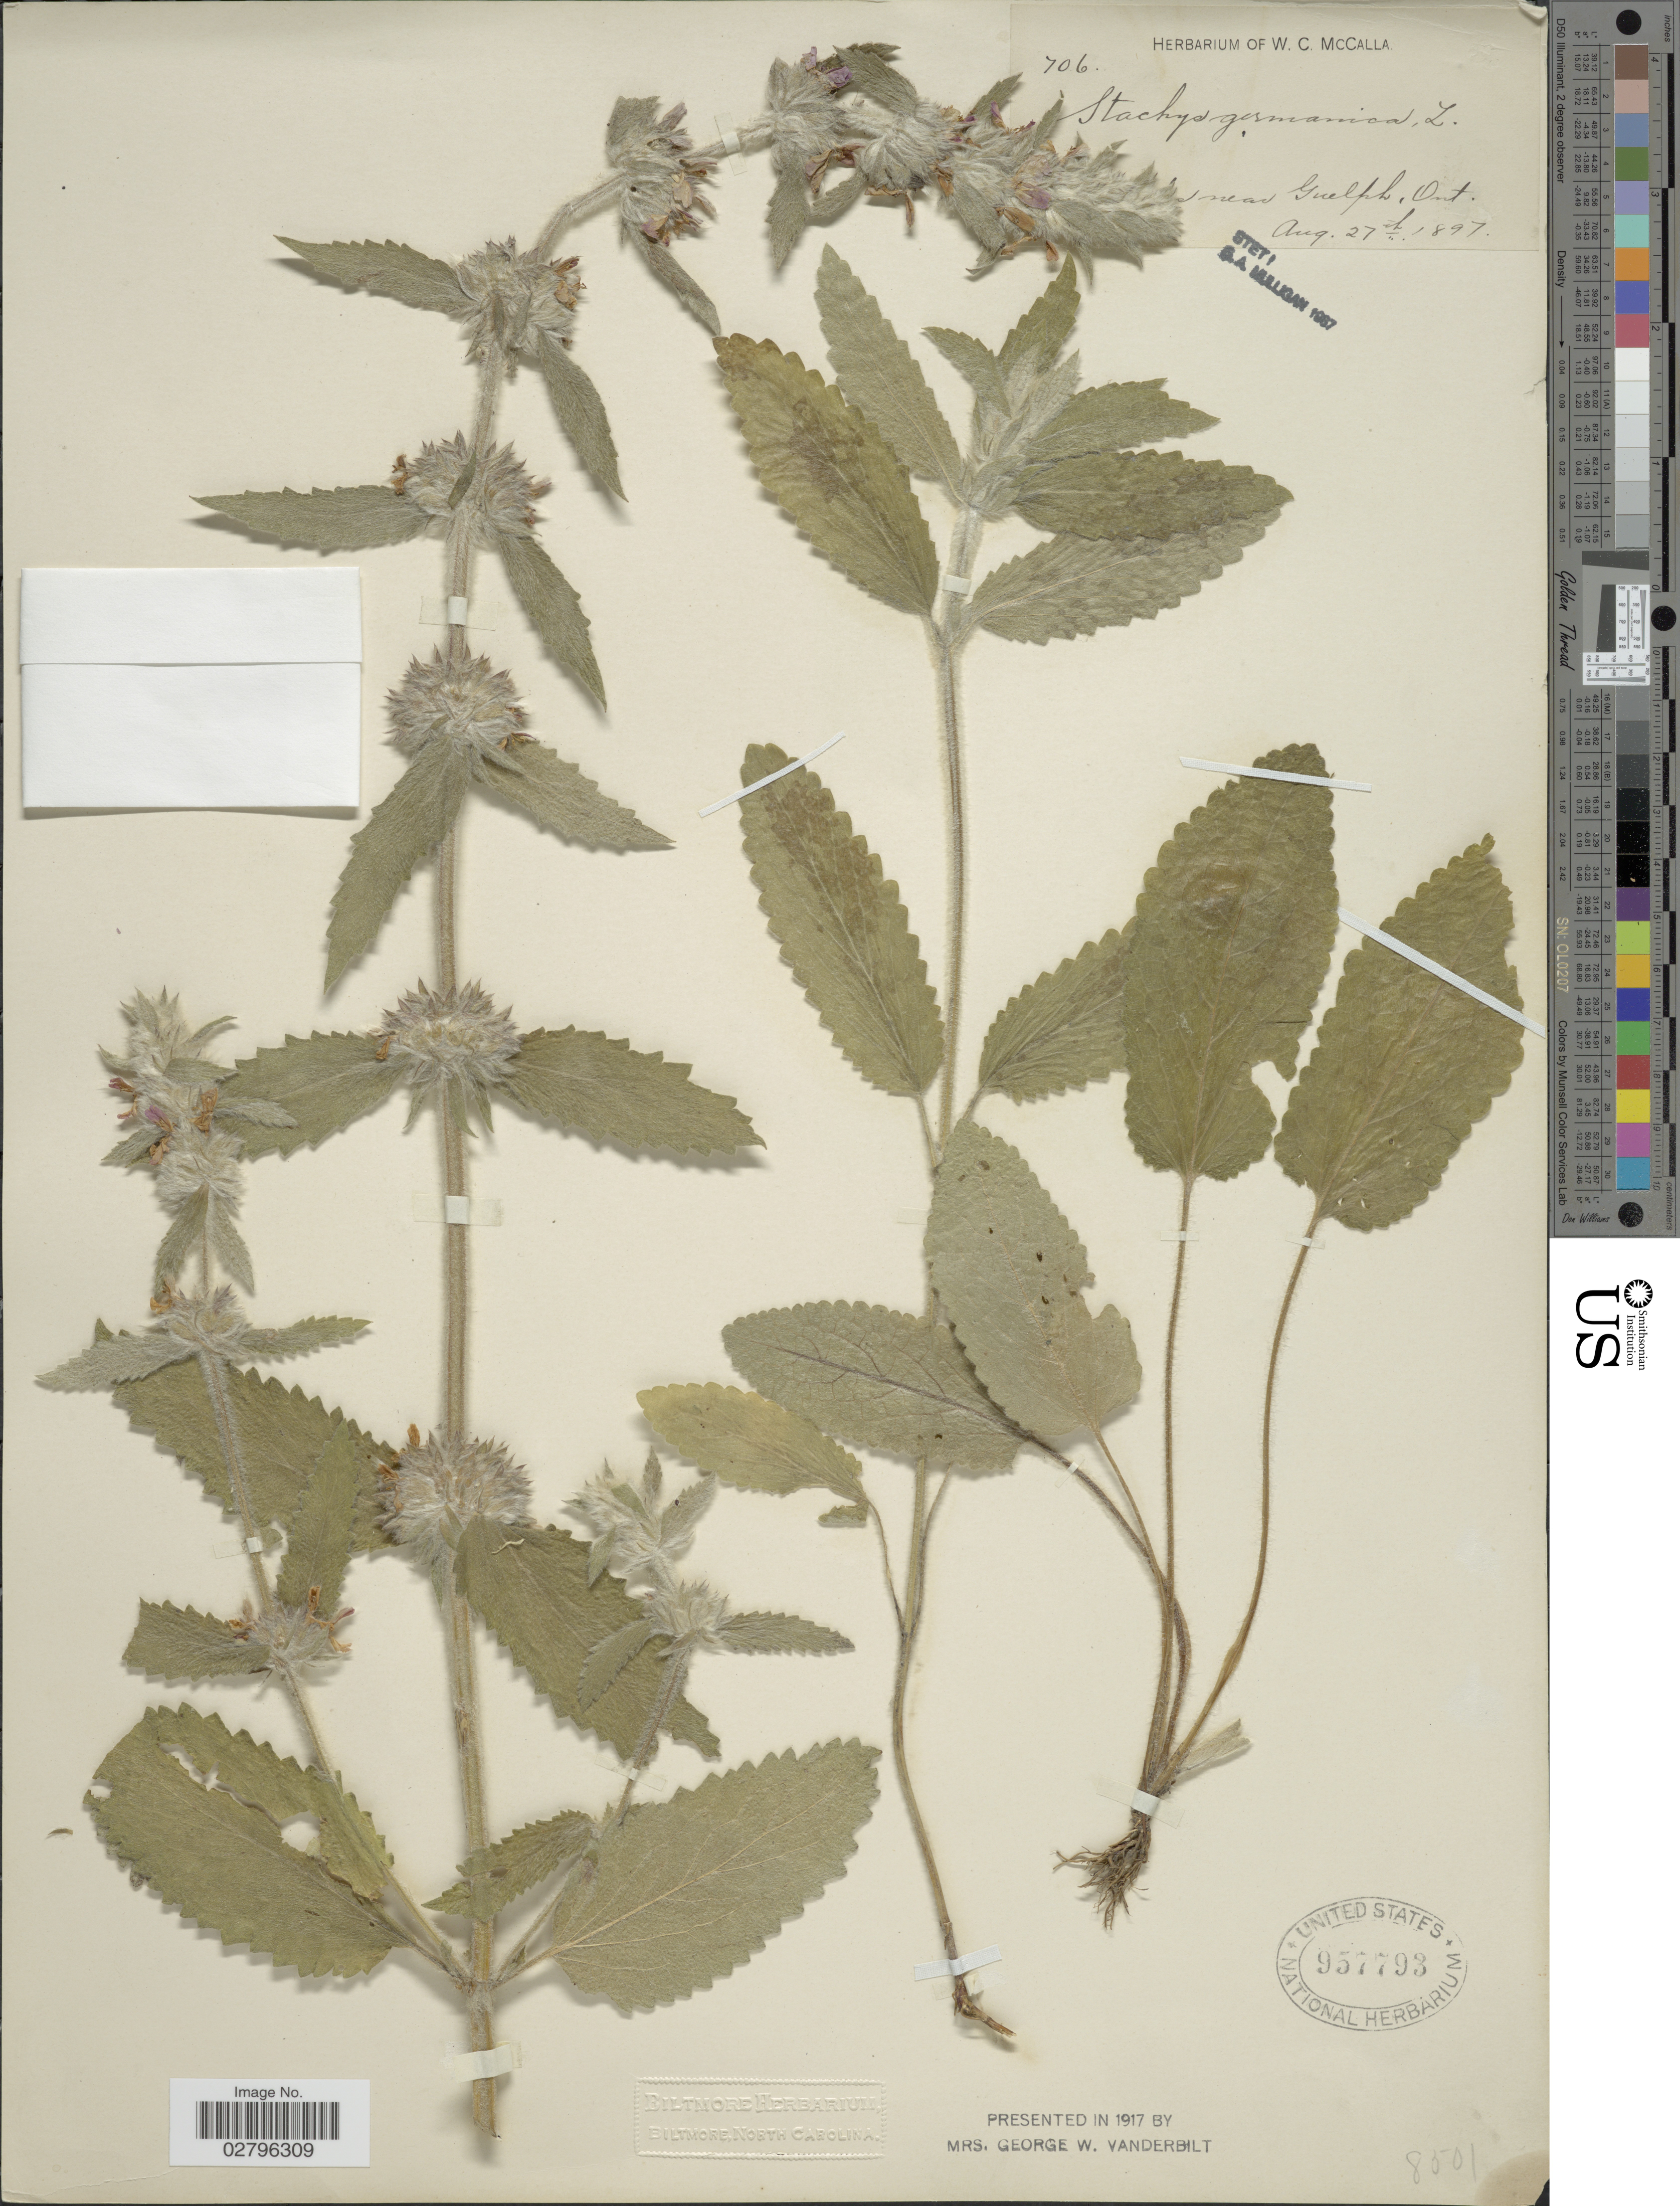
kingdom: Plantae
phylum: Tracheophyta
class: Magnoliopsida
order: Lamiales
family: Lamiaceae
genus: Stachys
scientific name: Stachys germanica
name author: L.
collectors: ex herb. W. C. McCalla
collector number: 706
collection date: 1897-08-27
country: Canada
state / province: Ontario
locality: [illegible text] near Guelph, Ont.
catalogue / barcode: US 957793